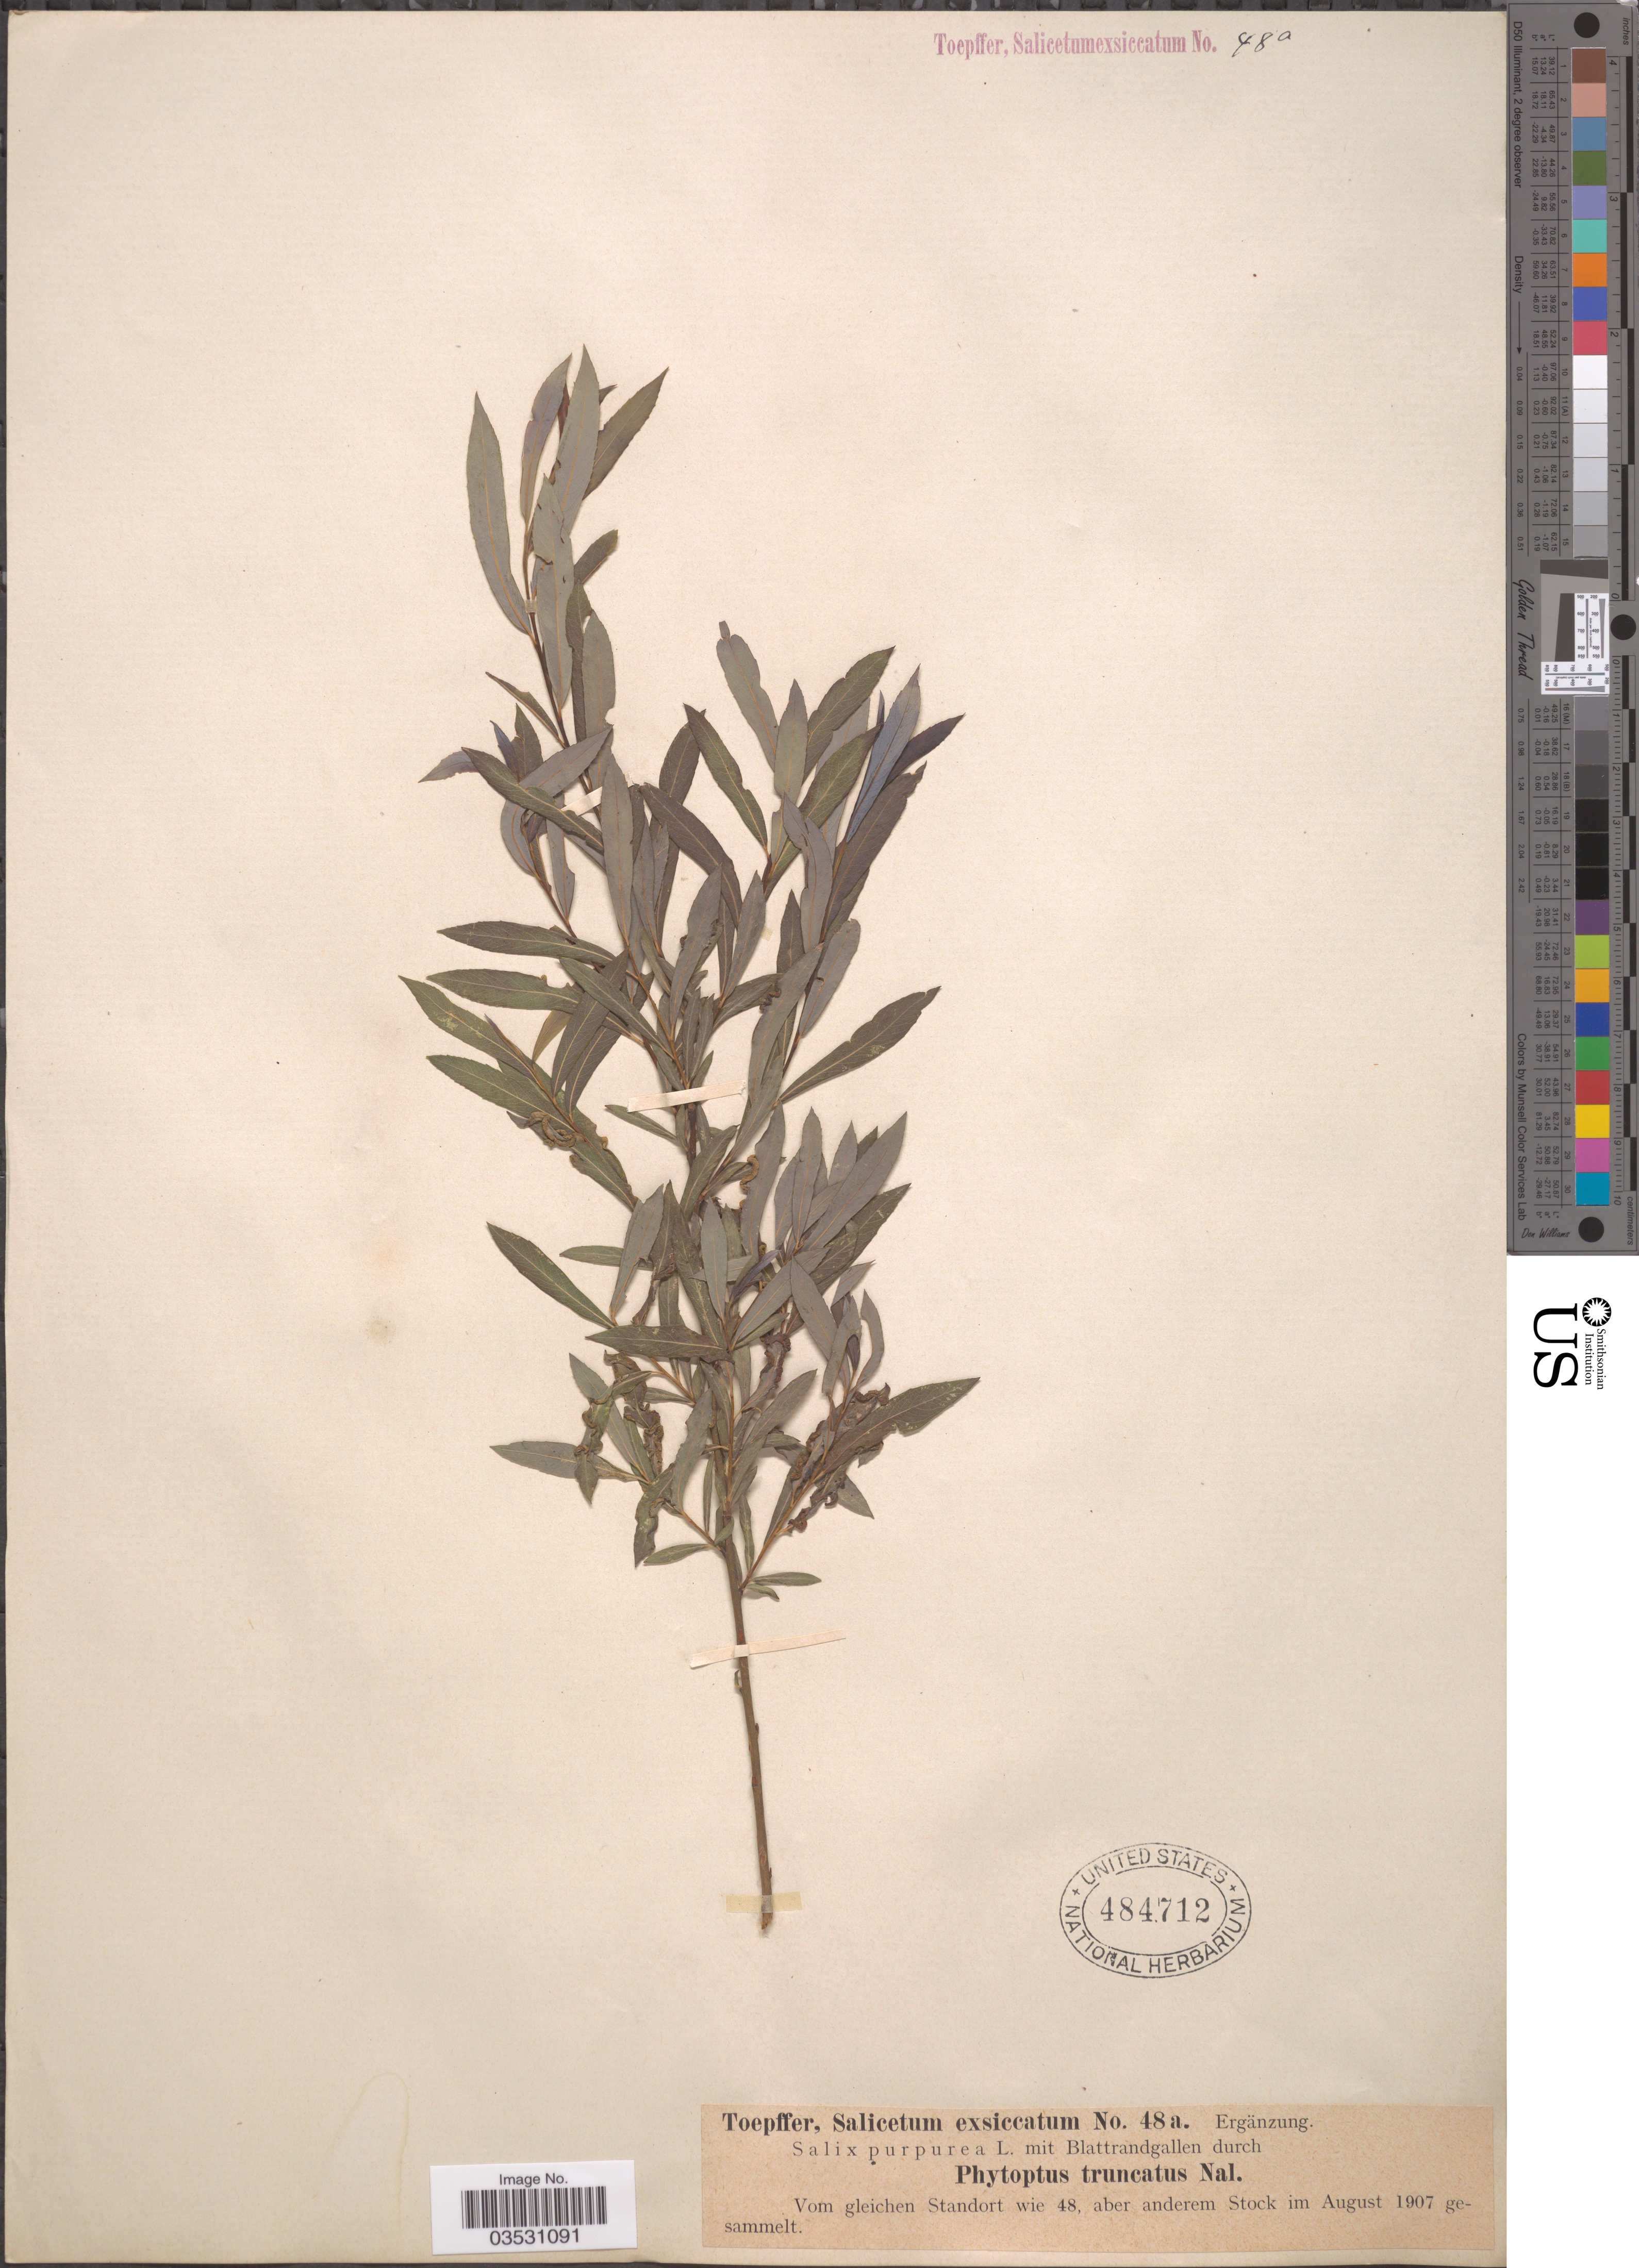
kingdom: Plantae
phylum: Tracheophyta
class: Magnoliopsida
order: Malpighiales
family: Salicaceae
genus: Salix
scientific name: Salix purpurea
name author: L.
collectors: A. Toepffer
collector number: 48a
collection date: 1907-08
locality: Vom gleichen Standort wie 48, aber anderem Stock.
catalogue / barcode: US 484712